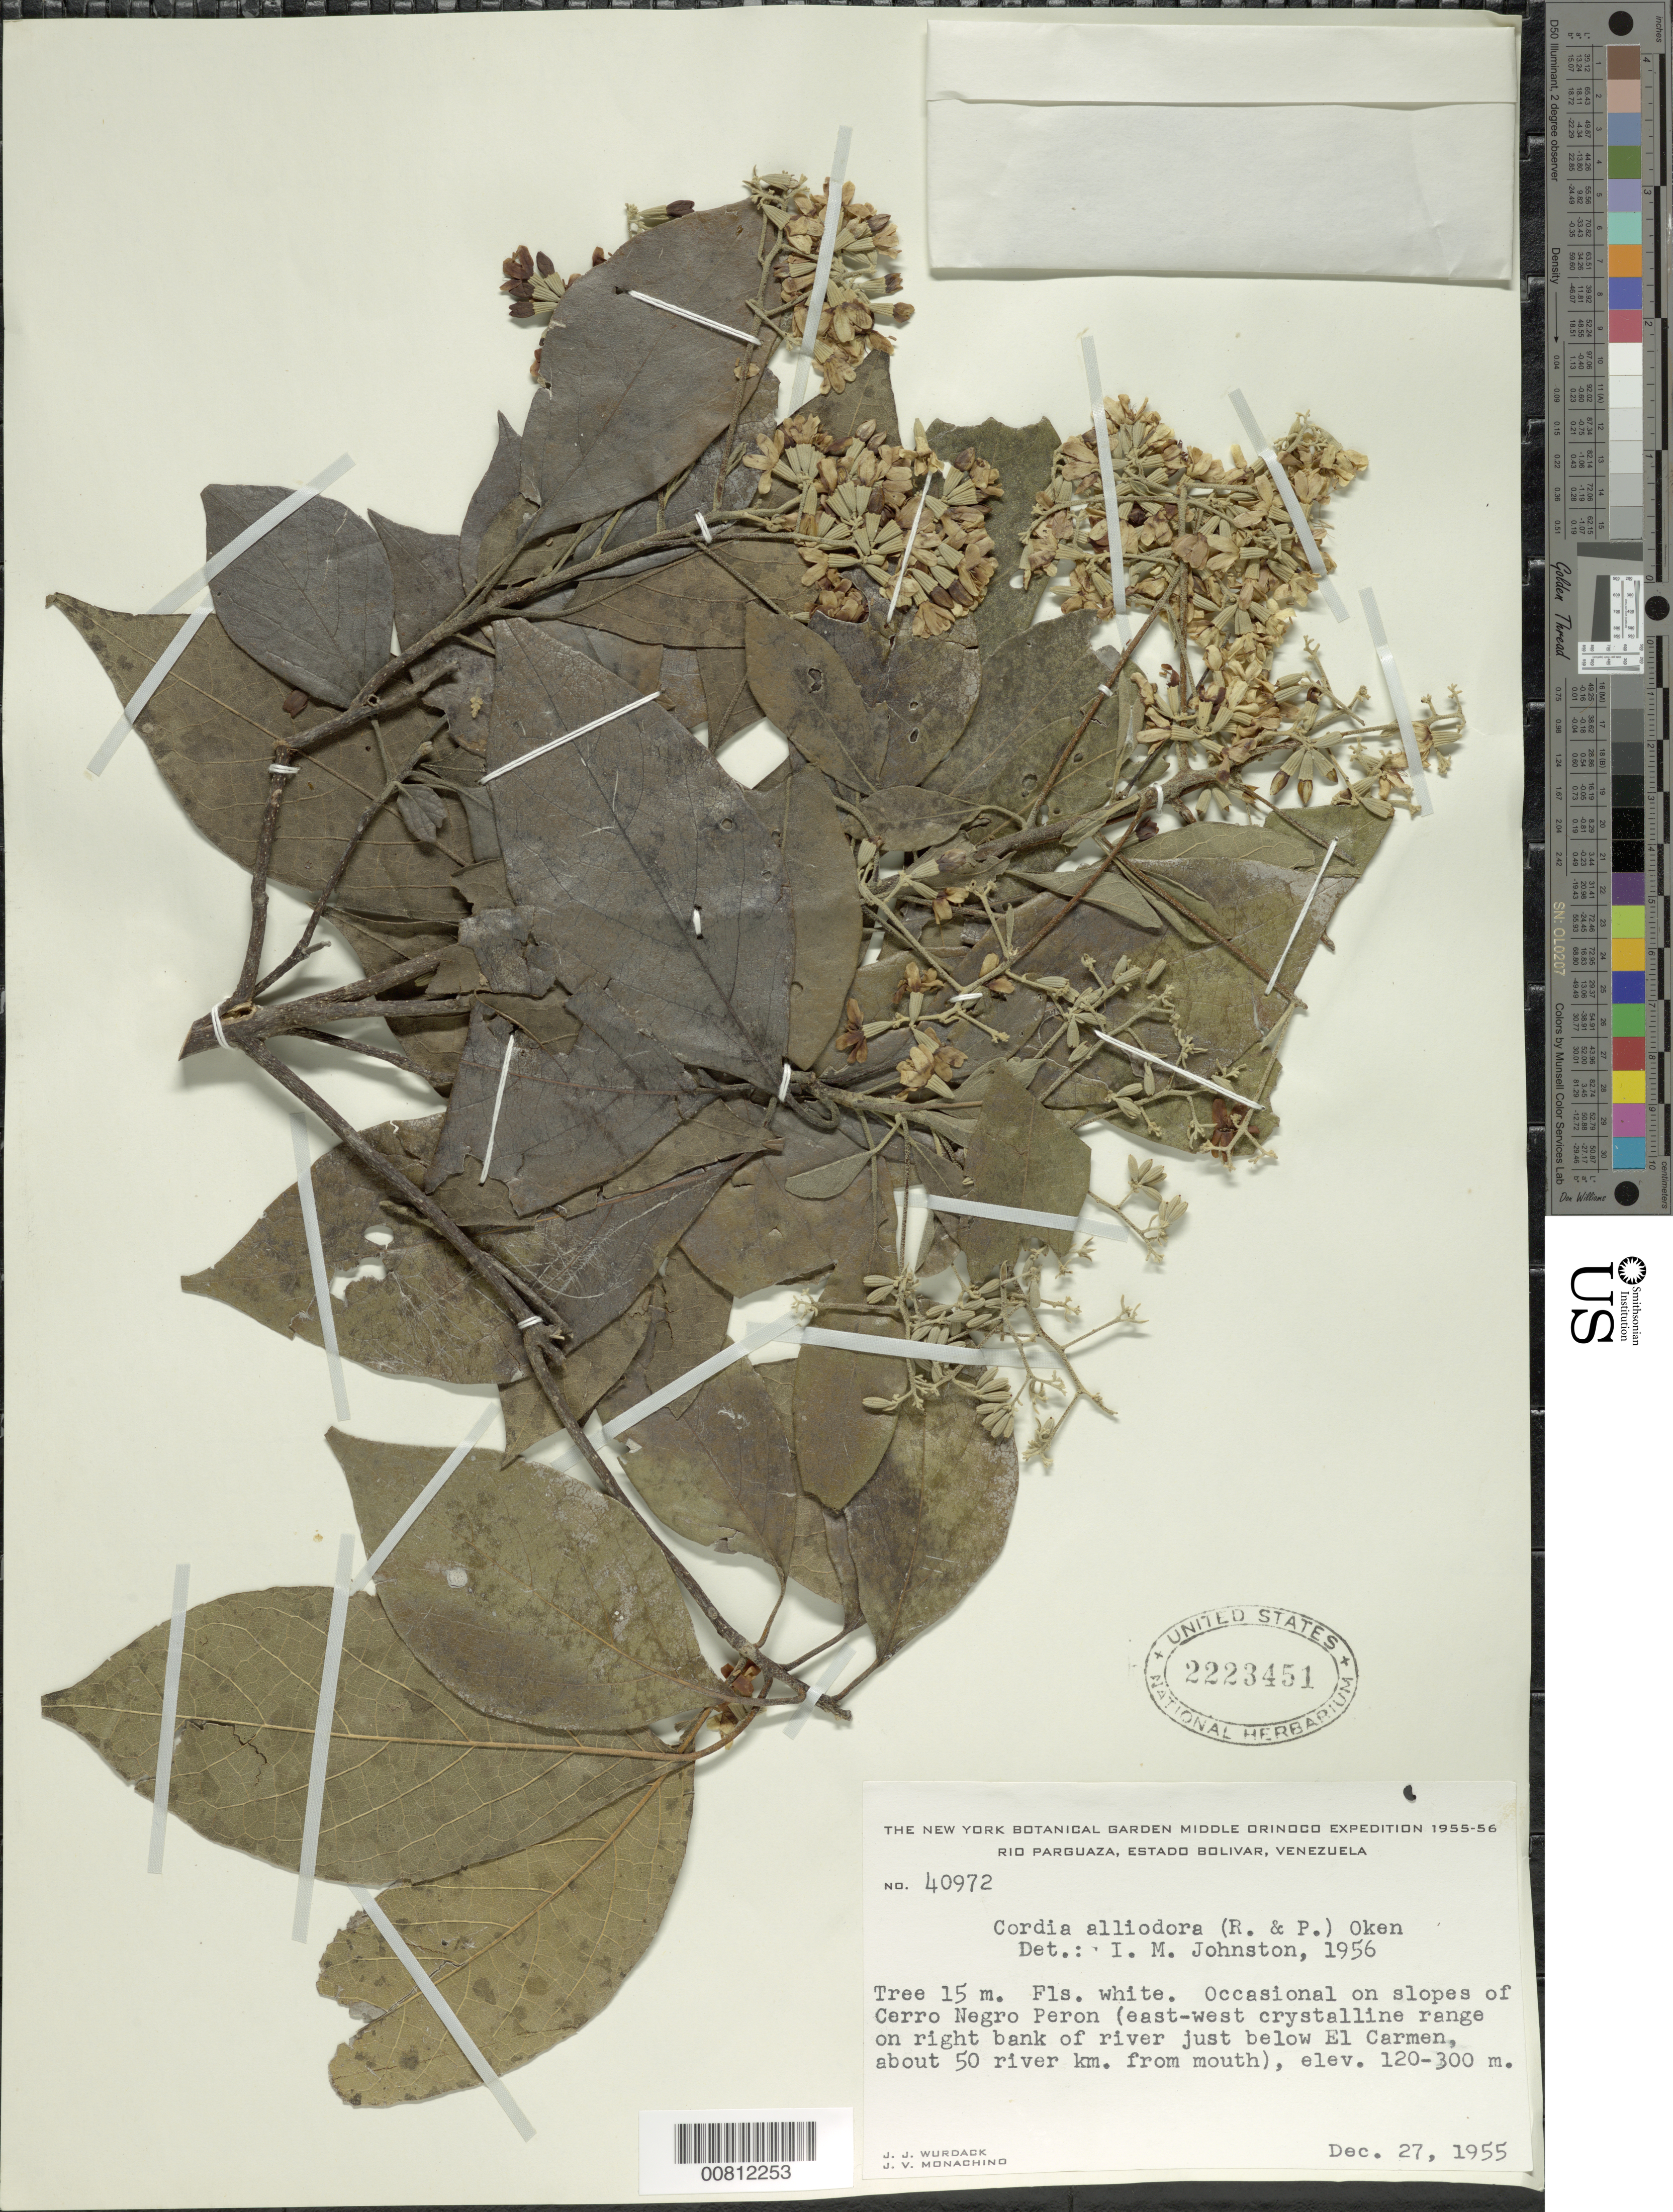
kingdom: Plantae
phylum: Tracheophyta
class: Magnoliopsida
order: Boraginales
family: Cordiaceae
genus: Cordia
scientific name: Cordia alliodora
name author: (Ruiz & Pav.) Oken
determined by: Johnston, I. M.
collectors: J. J. Wurdack & J. V. Monachino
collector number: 40972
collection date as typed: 27-Dec-55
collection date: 1955-12-27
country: Venezuela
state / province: Bolívar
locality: Río Parguaza, Cerro Negro Parado, below El Carmen. Slopes of Cerro Negro Peron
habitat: E-W crystalline range on right riverbank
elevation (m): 120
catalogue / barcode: US 2223451